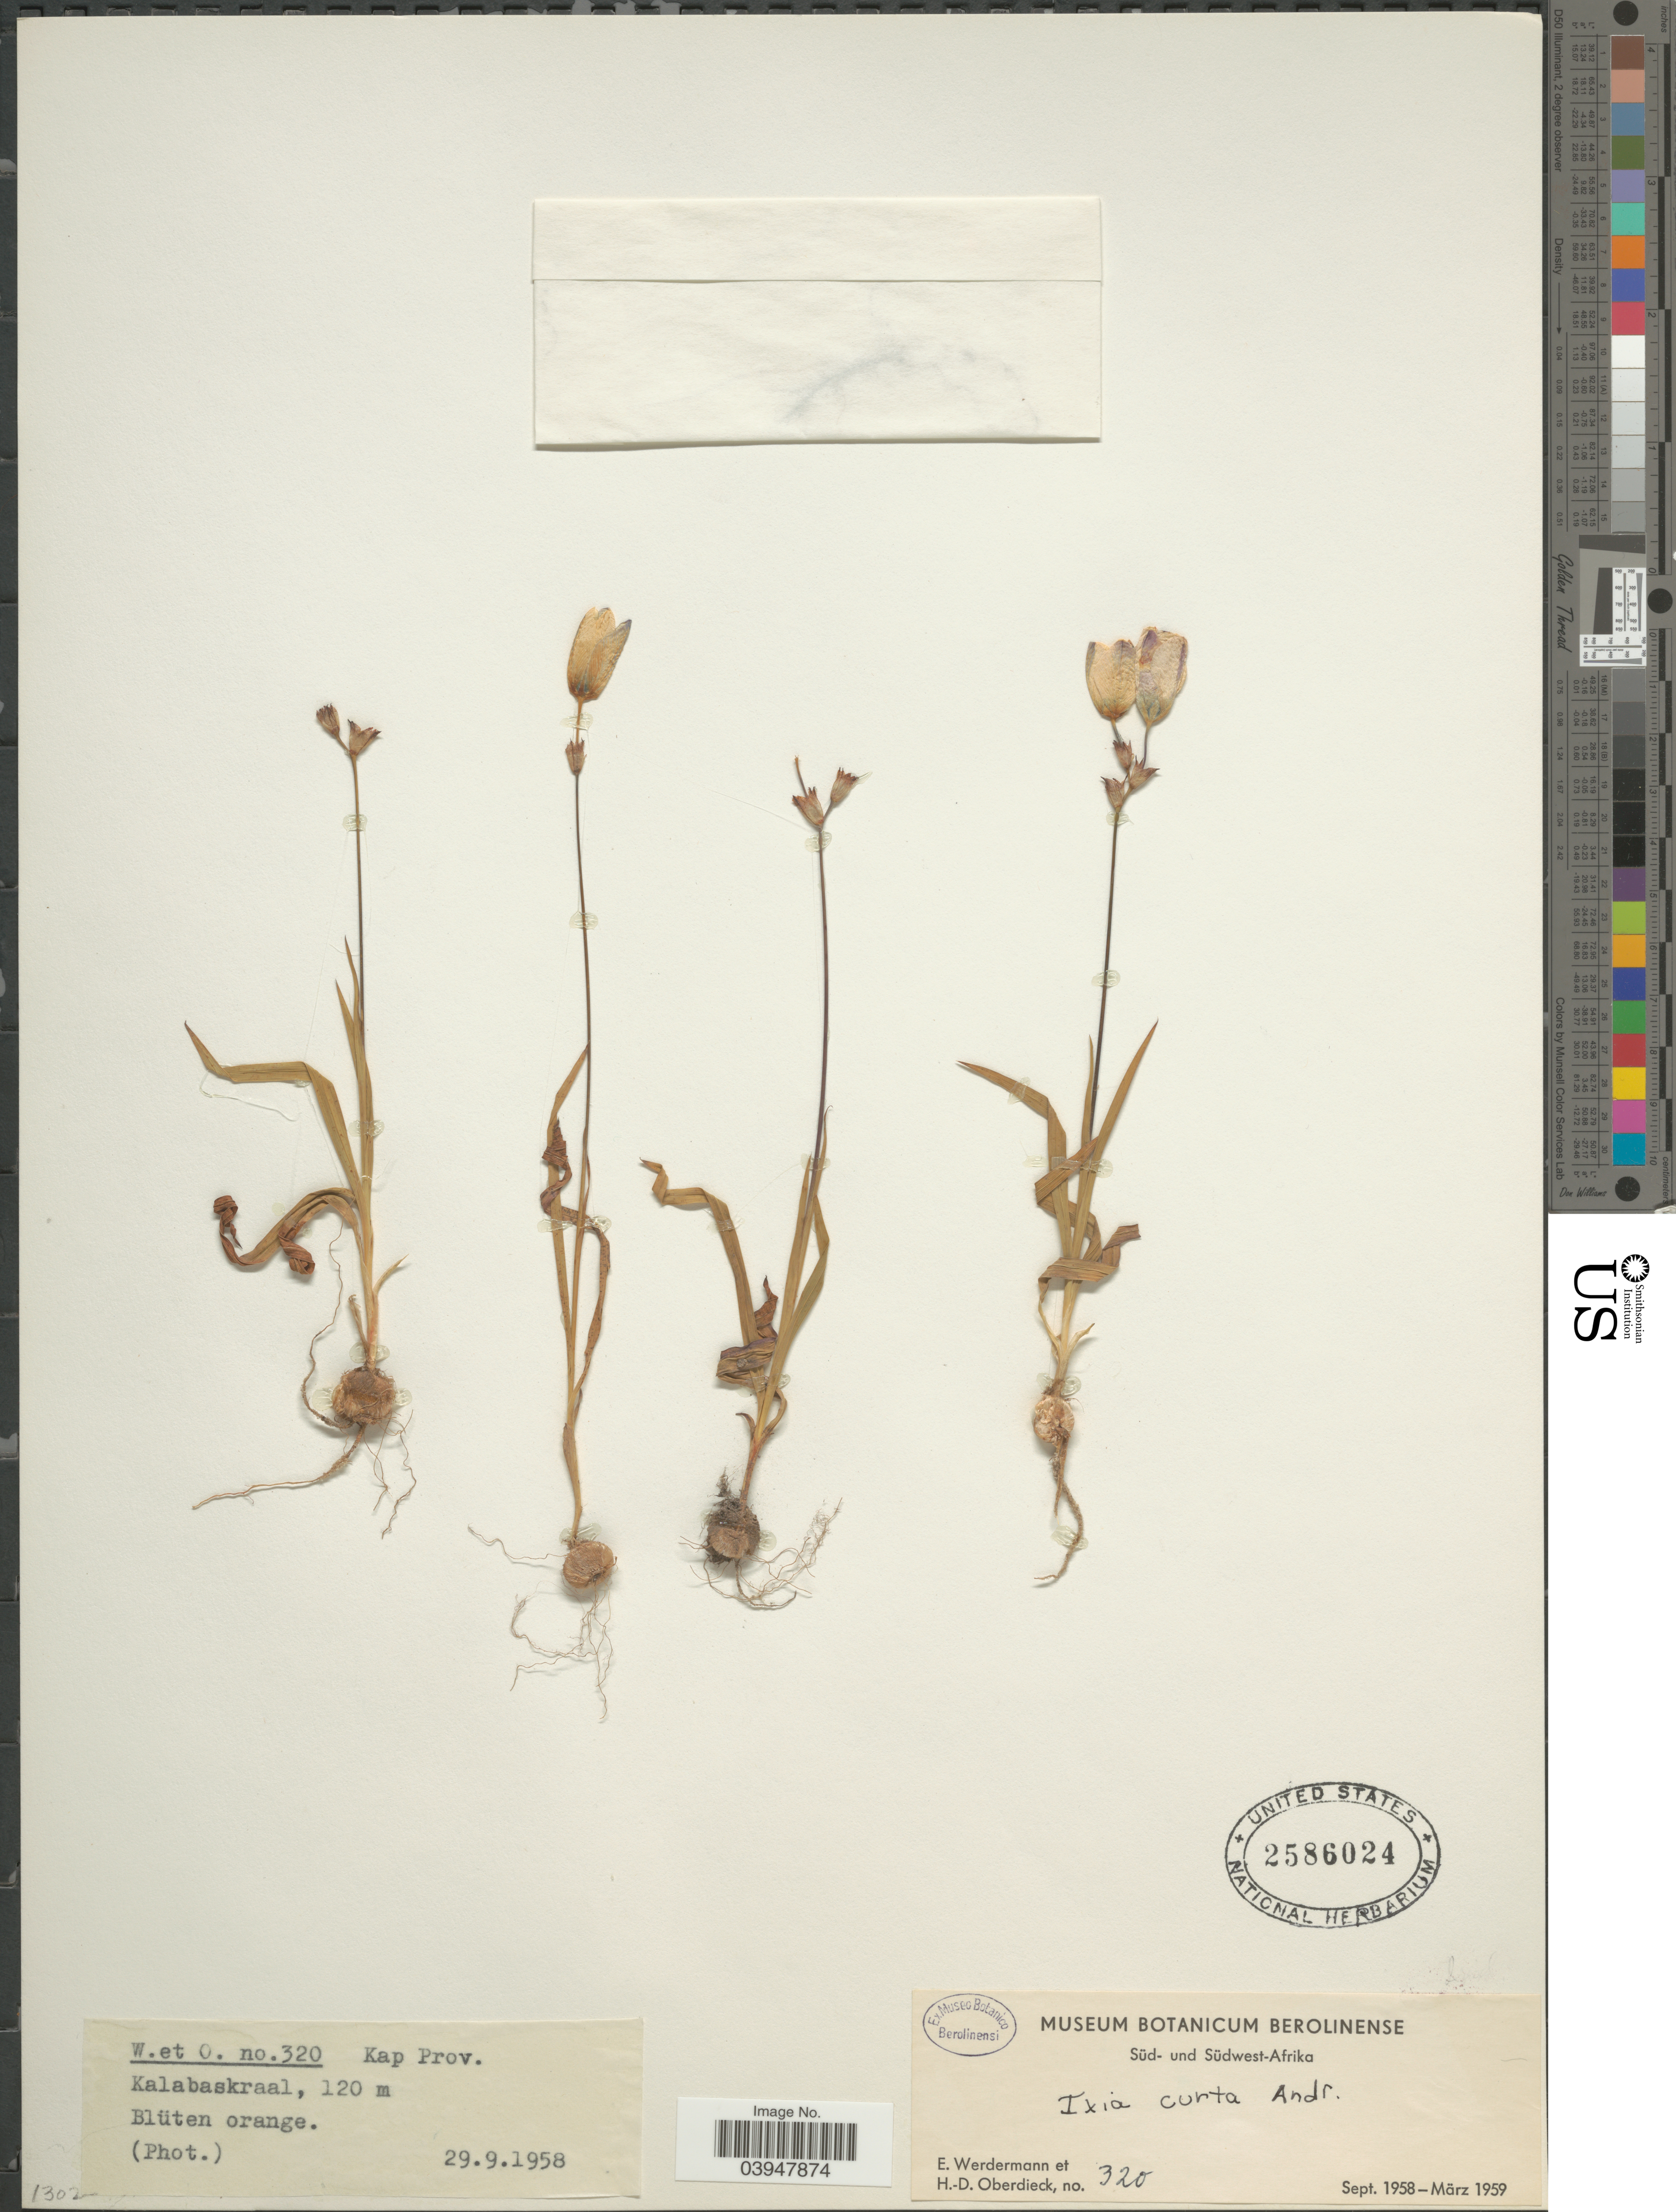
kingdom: Plantae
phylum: Tracheophyta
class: Liliopsida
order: Asparagales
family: Iridaceae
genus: Ixia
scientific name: Ixia curta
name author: Andrews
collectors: E. Werdermann & H. Oberdieck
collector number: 320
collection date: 1958-09-29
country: South Africa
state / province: Western Cape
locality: Kalabaskraal.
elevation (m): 120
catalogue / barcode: US 2586024